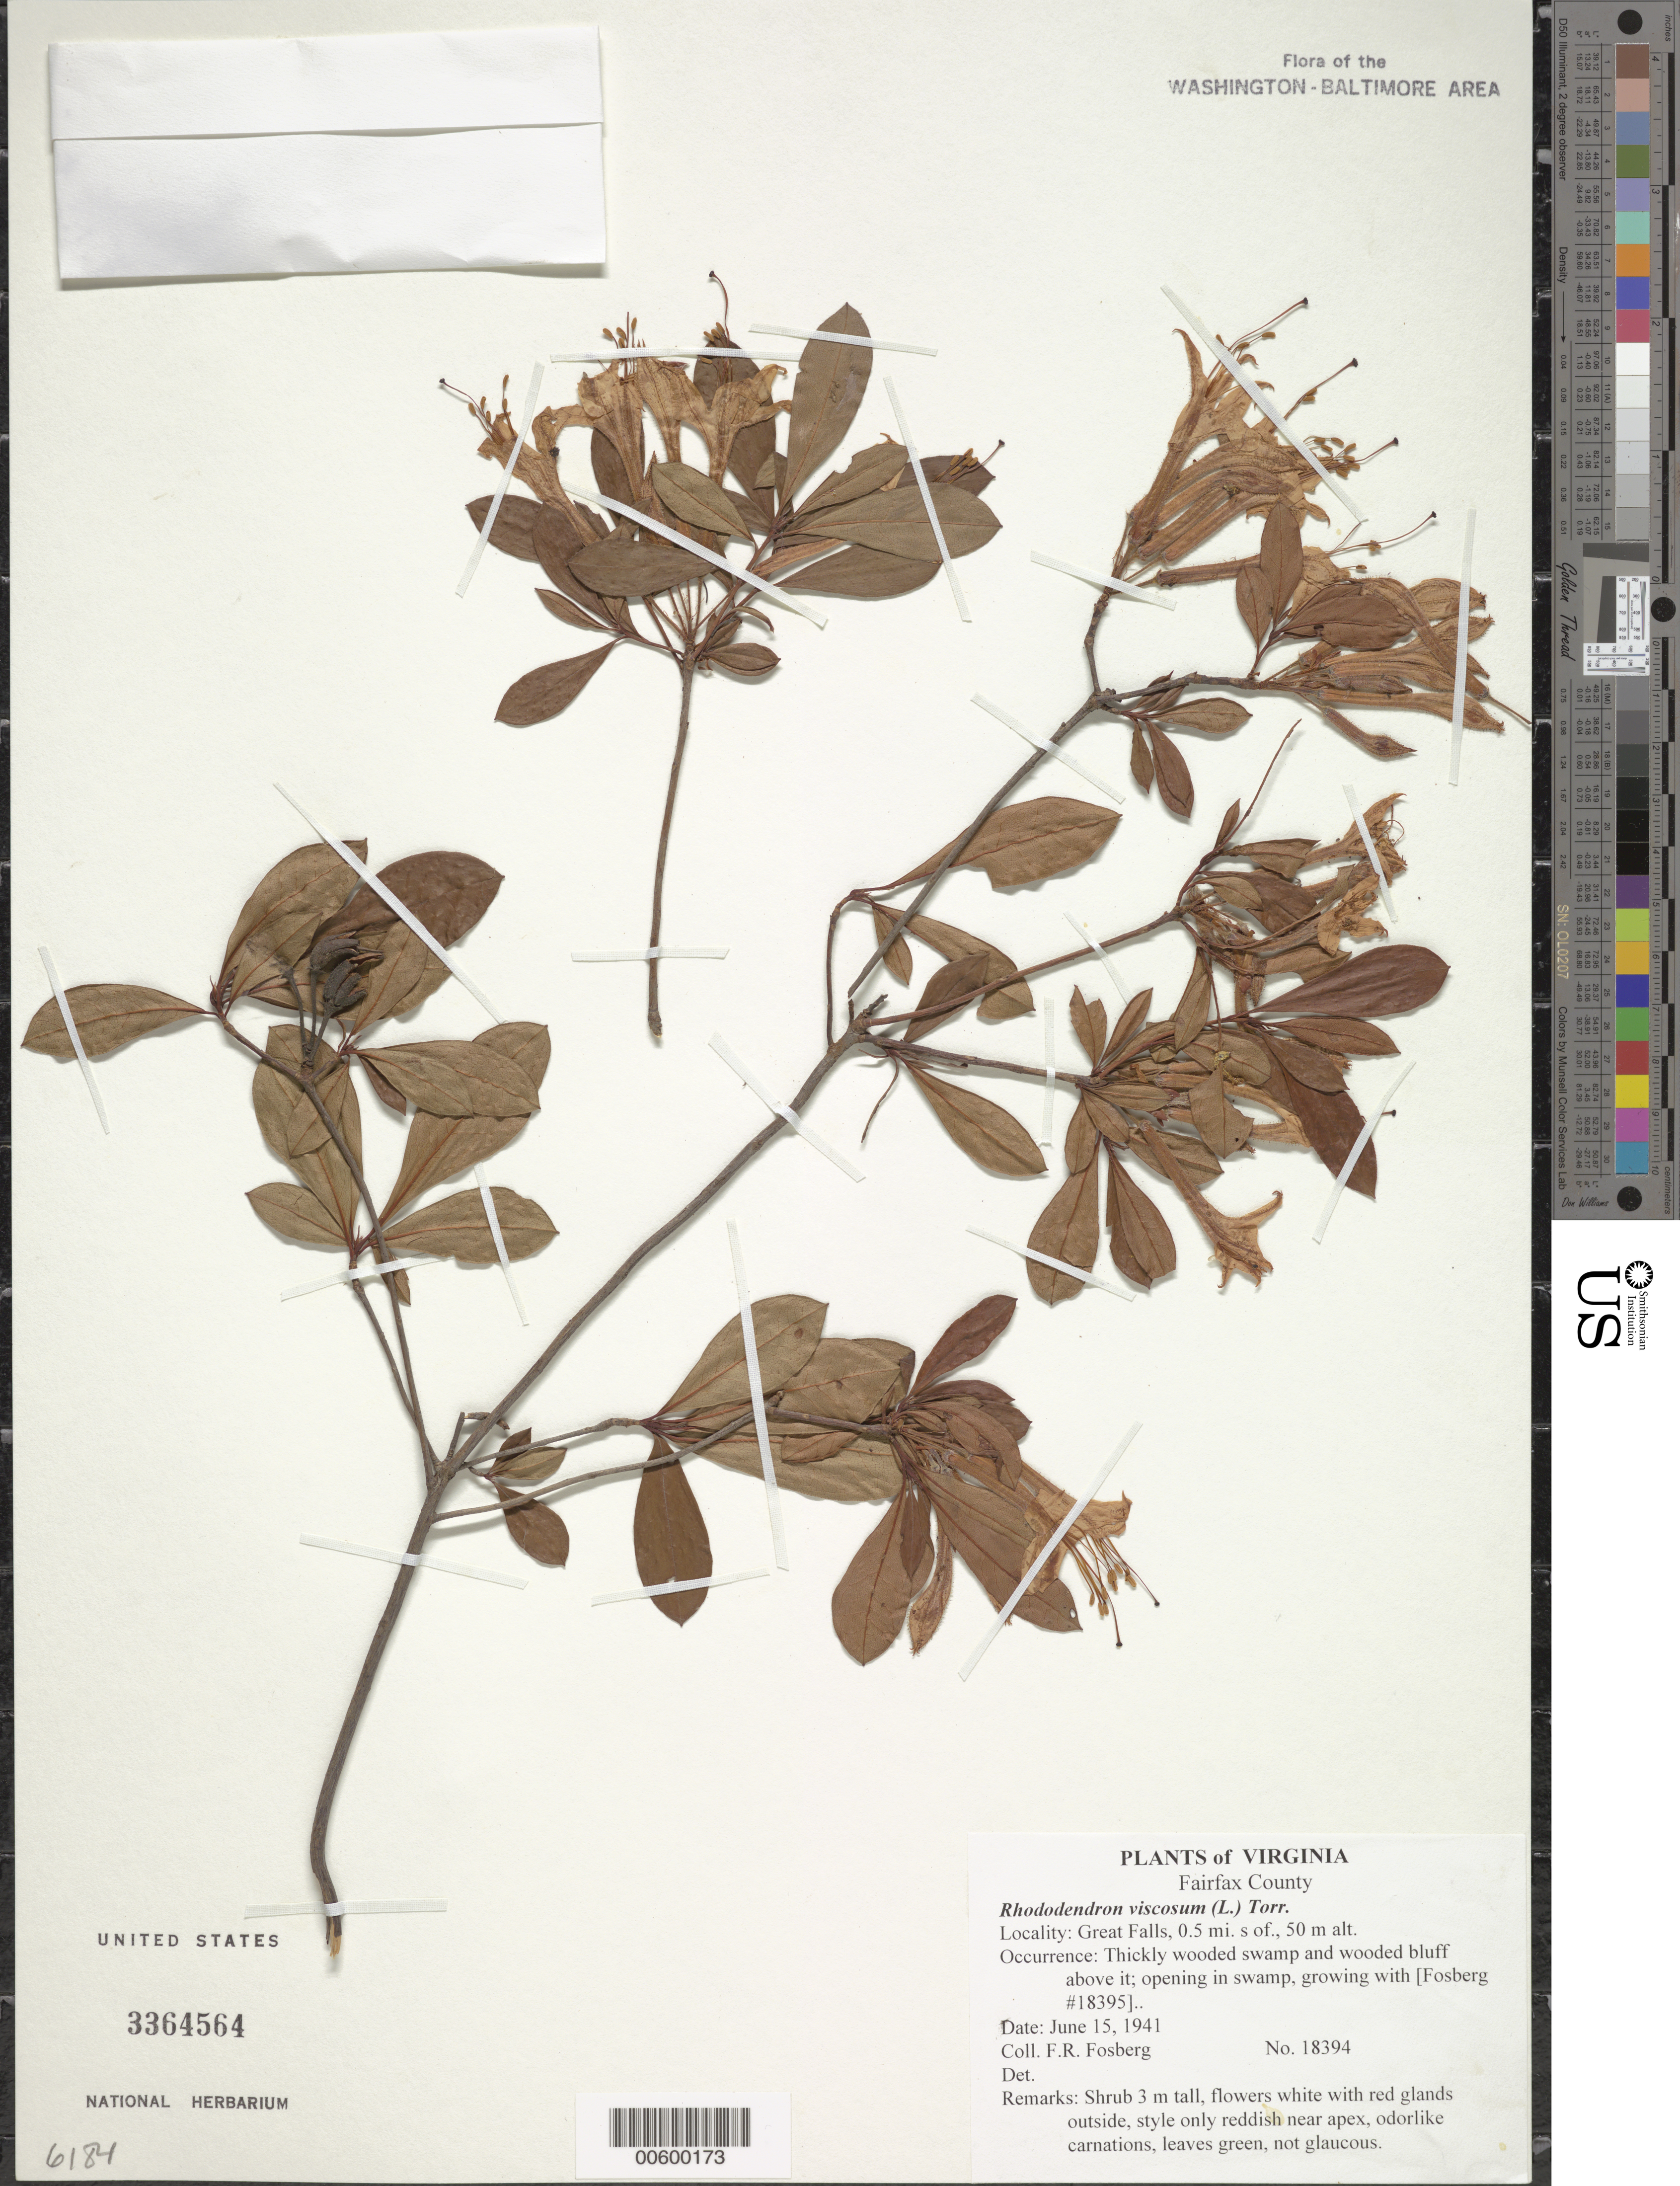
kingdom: Plantae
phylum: Tracheophyta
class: Magnoliopsida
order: Ericales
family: Ericaceae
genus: Rhododendron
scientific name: Rhododendron viscosum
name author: (L.) Torr.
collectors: F. R. Fosberg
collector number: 18394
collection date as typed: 15 Jun 1941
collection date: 1941-06-15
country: United States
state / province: Virginia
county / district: Fairfax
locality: Great Falls, 0.5 mi. S of.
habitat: Thickly wooded swamp and wooded bluff above it; opening in swamp, growing with [Fosberg #18395]..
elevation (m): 50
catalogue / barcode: US 3364564